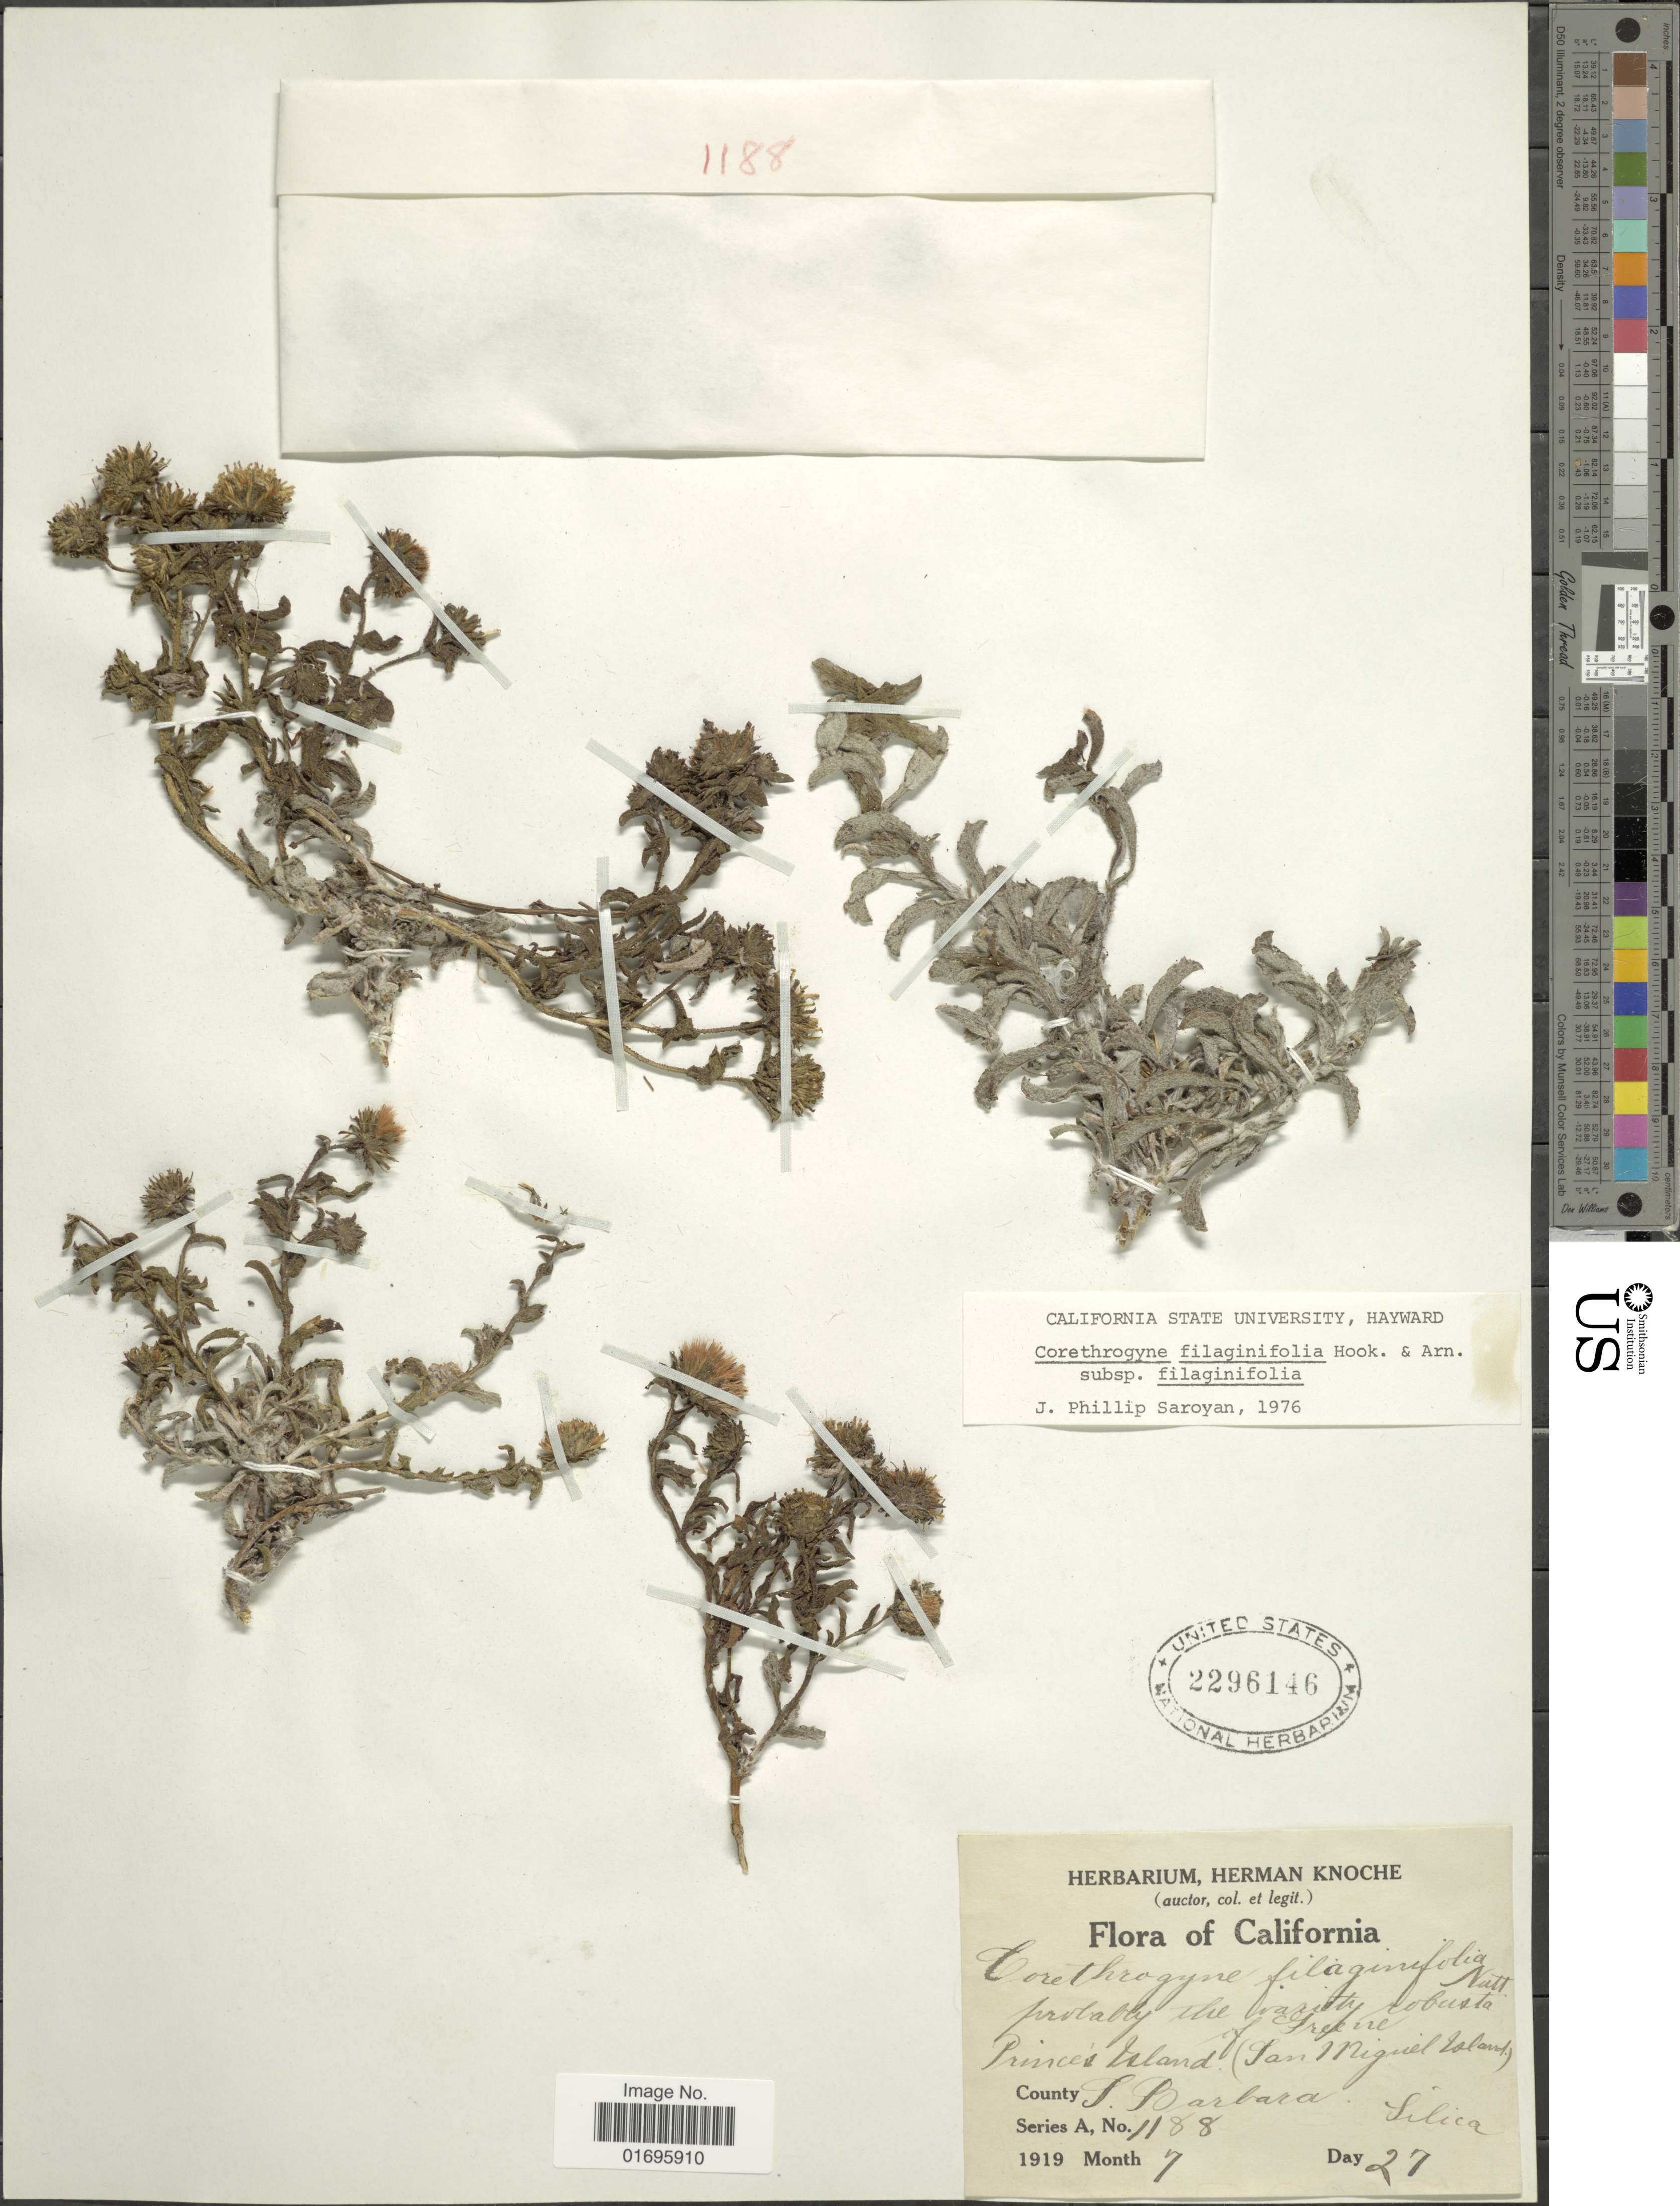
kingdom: Plantae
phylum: Tracheophyta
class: Magnoliopsida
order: Asterales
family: Asteraceae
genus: Corethrogyne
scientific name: Corethrogyne filaginifolia var. filaginifolia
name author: (Hook.) Nutt.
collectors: ex herb. Herman Knoche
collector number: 1188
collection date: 1919-07-27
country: United States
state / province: California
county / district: Santa Barbara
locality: Princes Island (San Miguel Island). County S. Barbara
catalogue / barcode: US 2296146